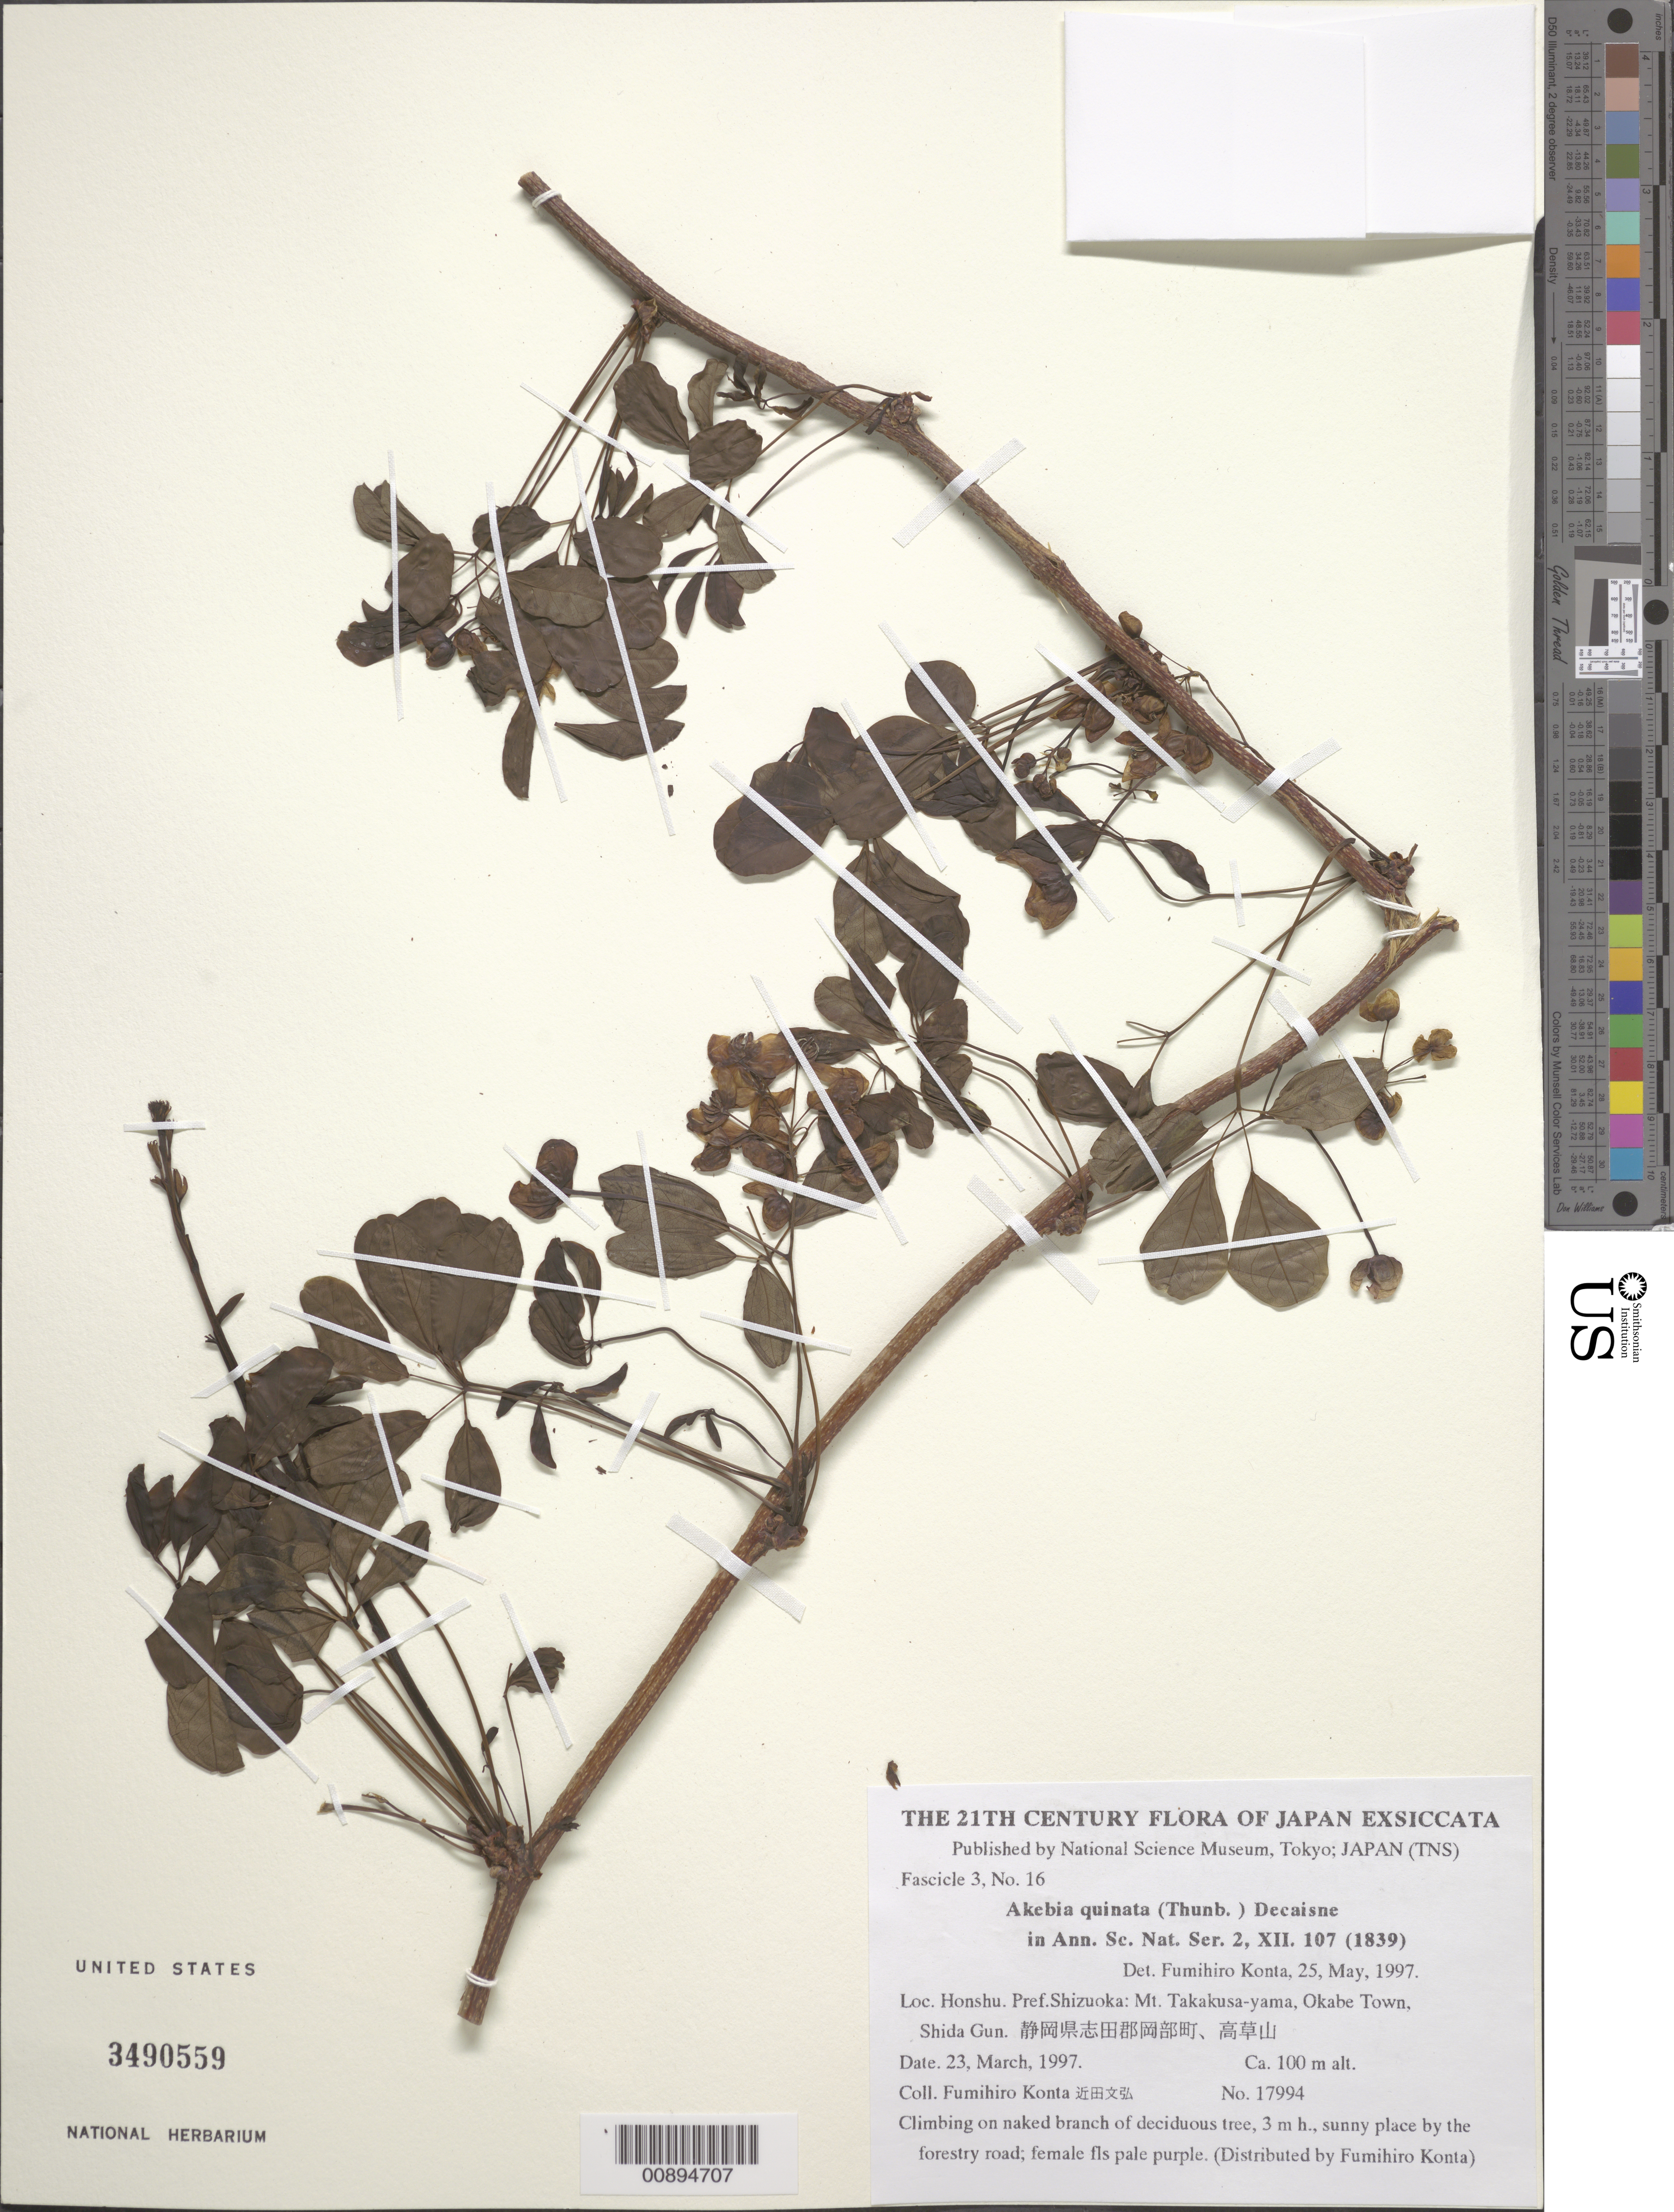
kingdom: Plantae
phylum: Tracheophyta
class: Magnoliopsida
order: Ranunculales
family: Lardizabalaceae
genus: Akebia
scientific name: Akebia quinata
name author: (Houtt.) Decne.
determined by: Konta, F.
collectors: F. Konta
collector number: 17994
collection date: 1997-03-23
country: Japan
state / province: Sizuoka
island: Honshu I.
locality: Mt. Takakusa-yama, Okabe Town, Shida Gun.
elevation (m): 100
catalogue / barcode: US 3490559